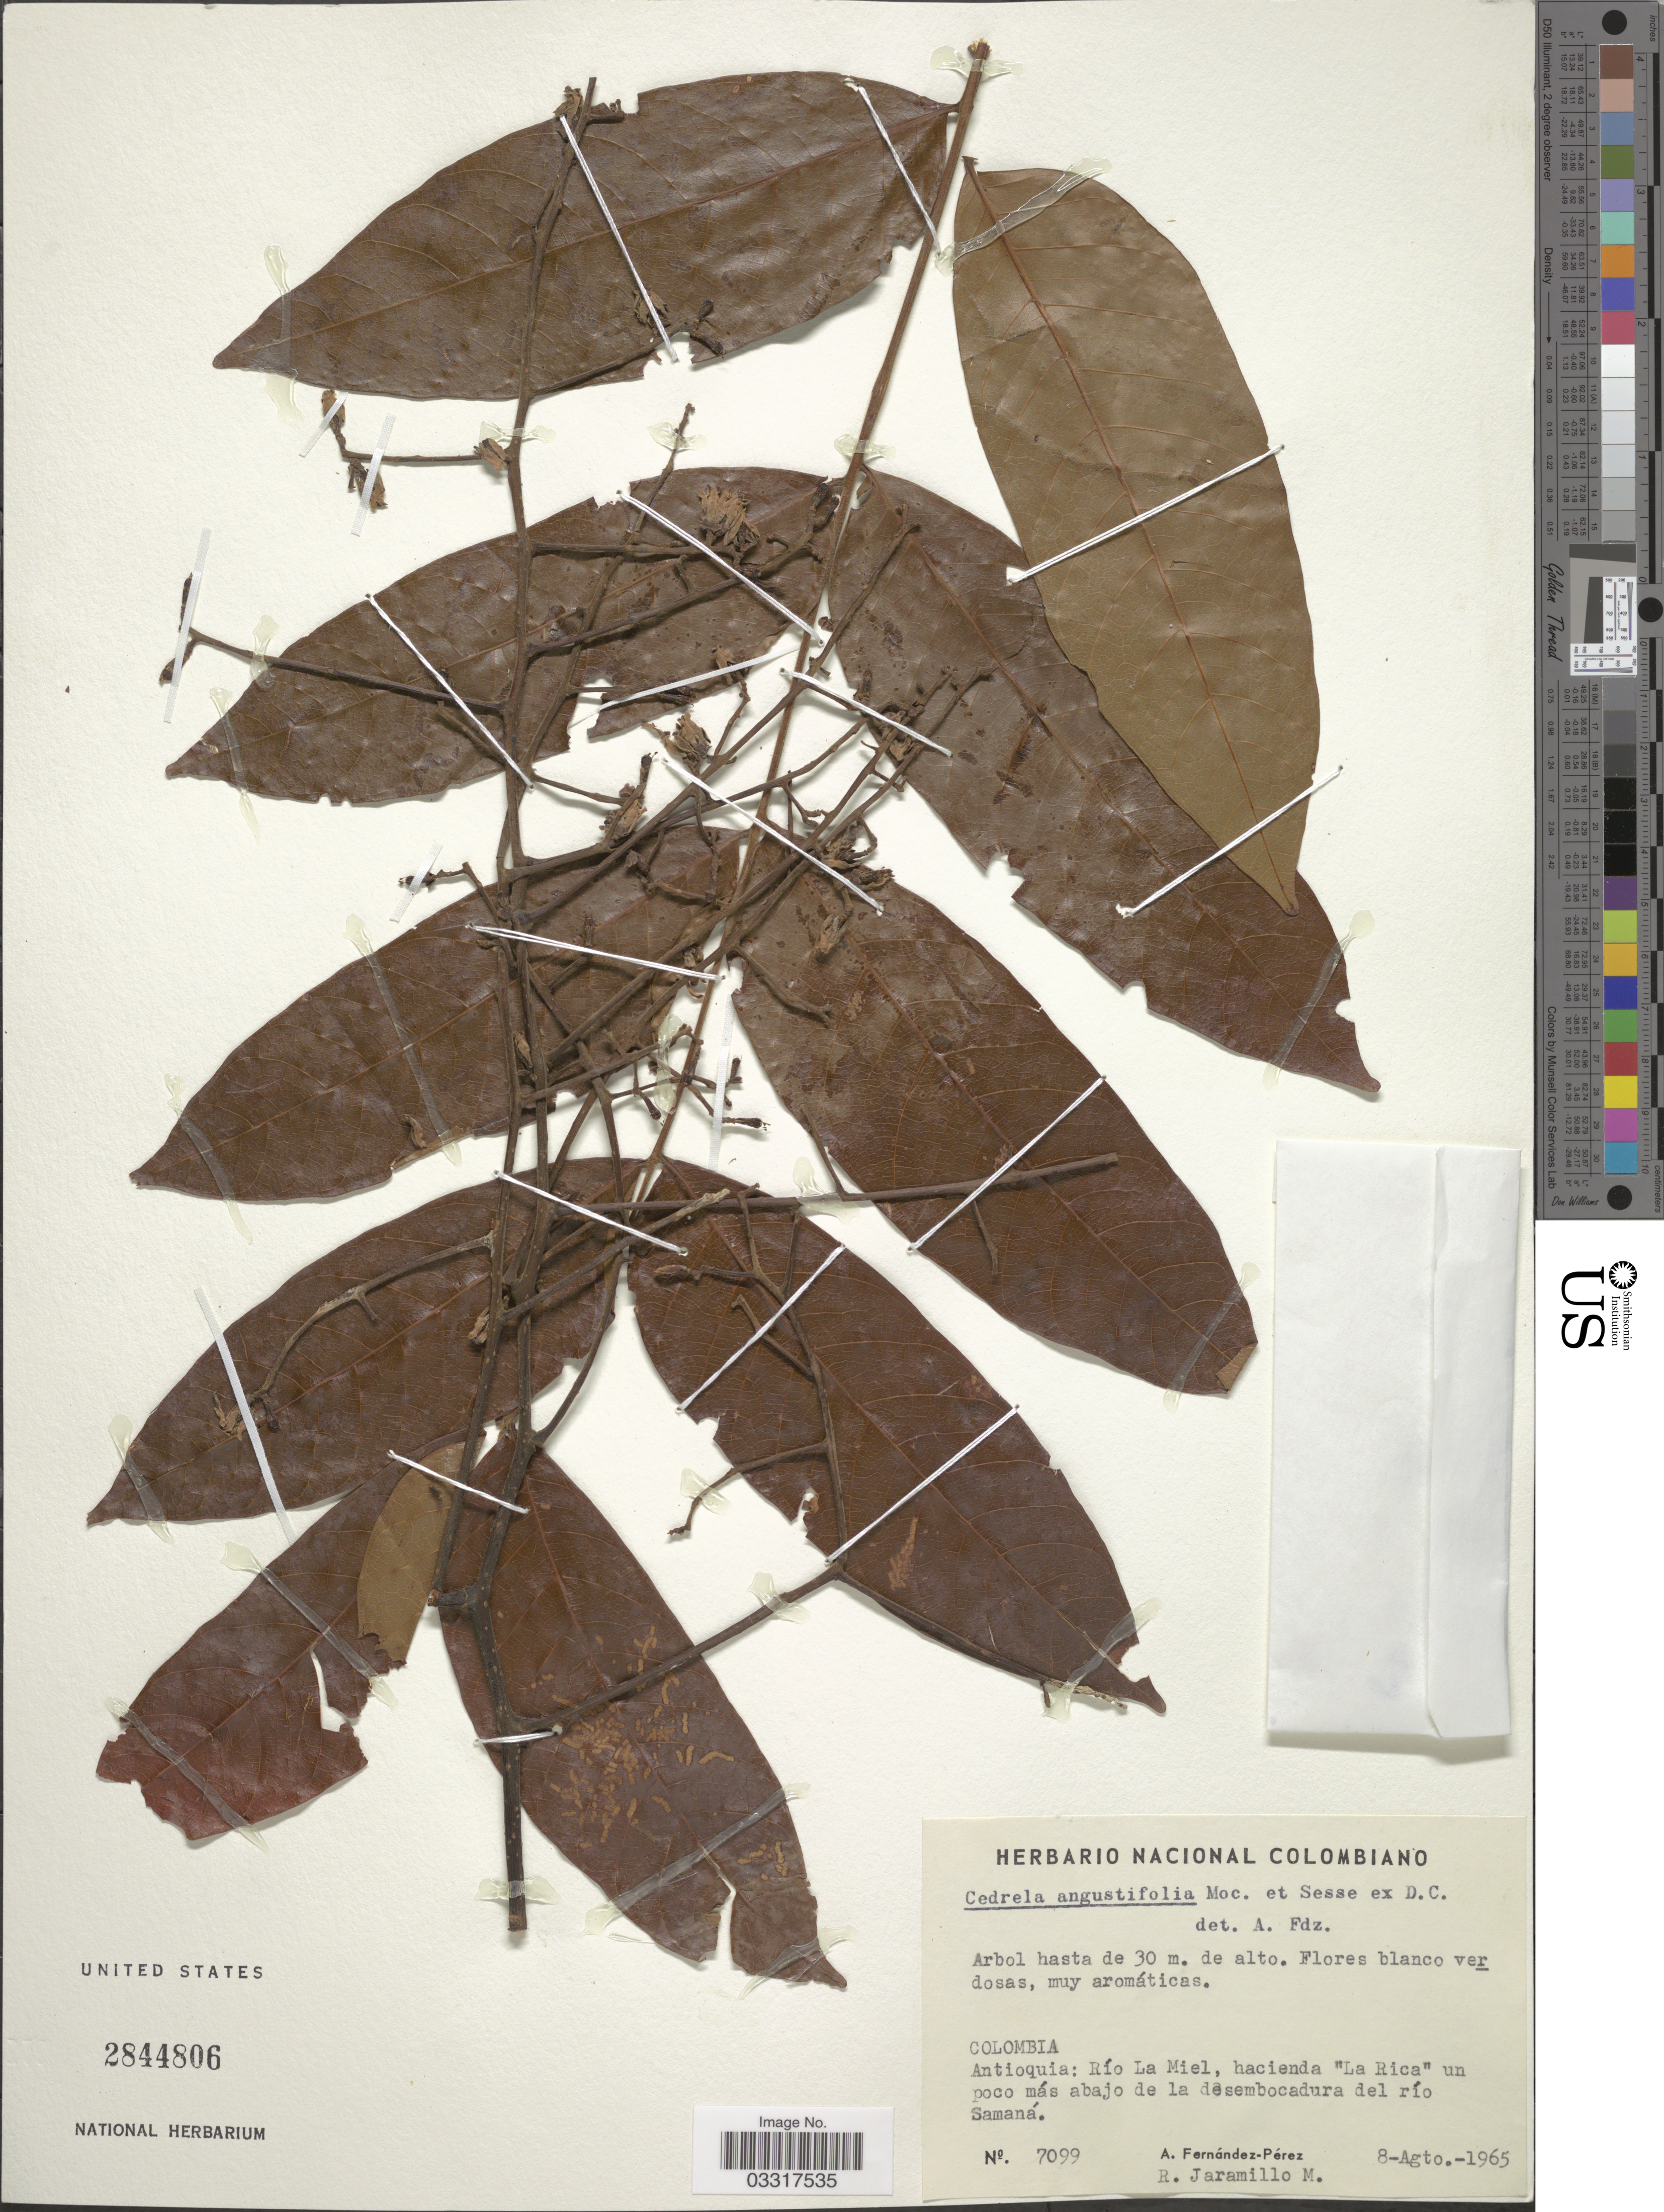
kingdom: Plantae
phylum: Tracheophyta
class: Magnoliopsida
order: Sapindales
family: Meliaceae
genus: Cedrela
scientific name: Cedrela odorata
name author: L.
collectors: A. Fernández-Pérez & R. Jaramillo M.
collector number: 7099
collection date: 1965-08-08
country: Colombia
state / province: Antioquia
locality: Río La Miel, hacienda "La Rica" un poco más abajo de la desembocadura del río Samaná.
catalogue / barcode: US 2844806